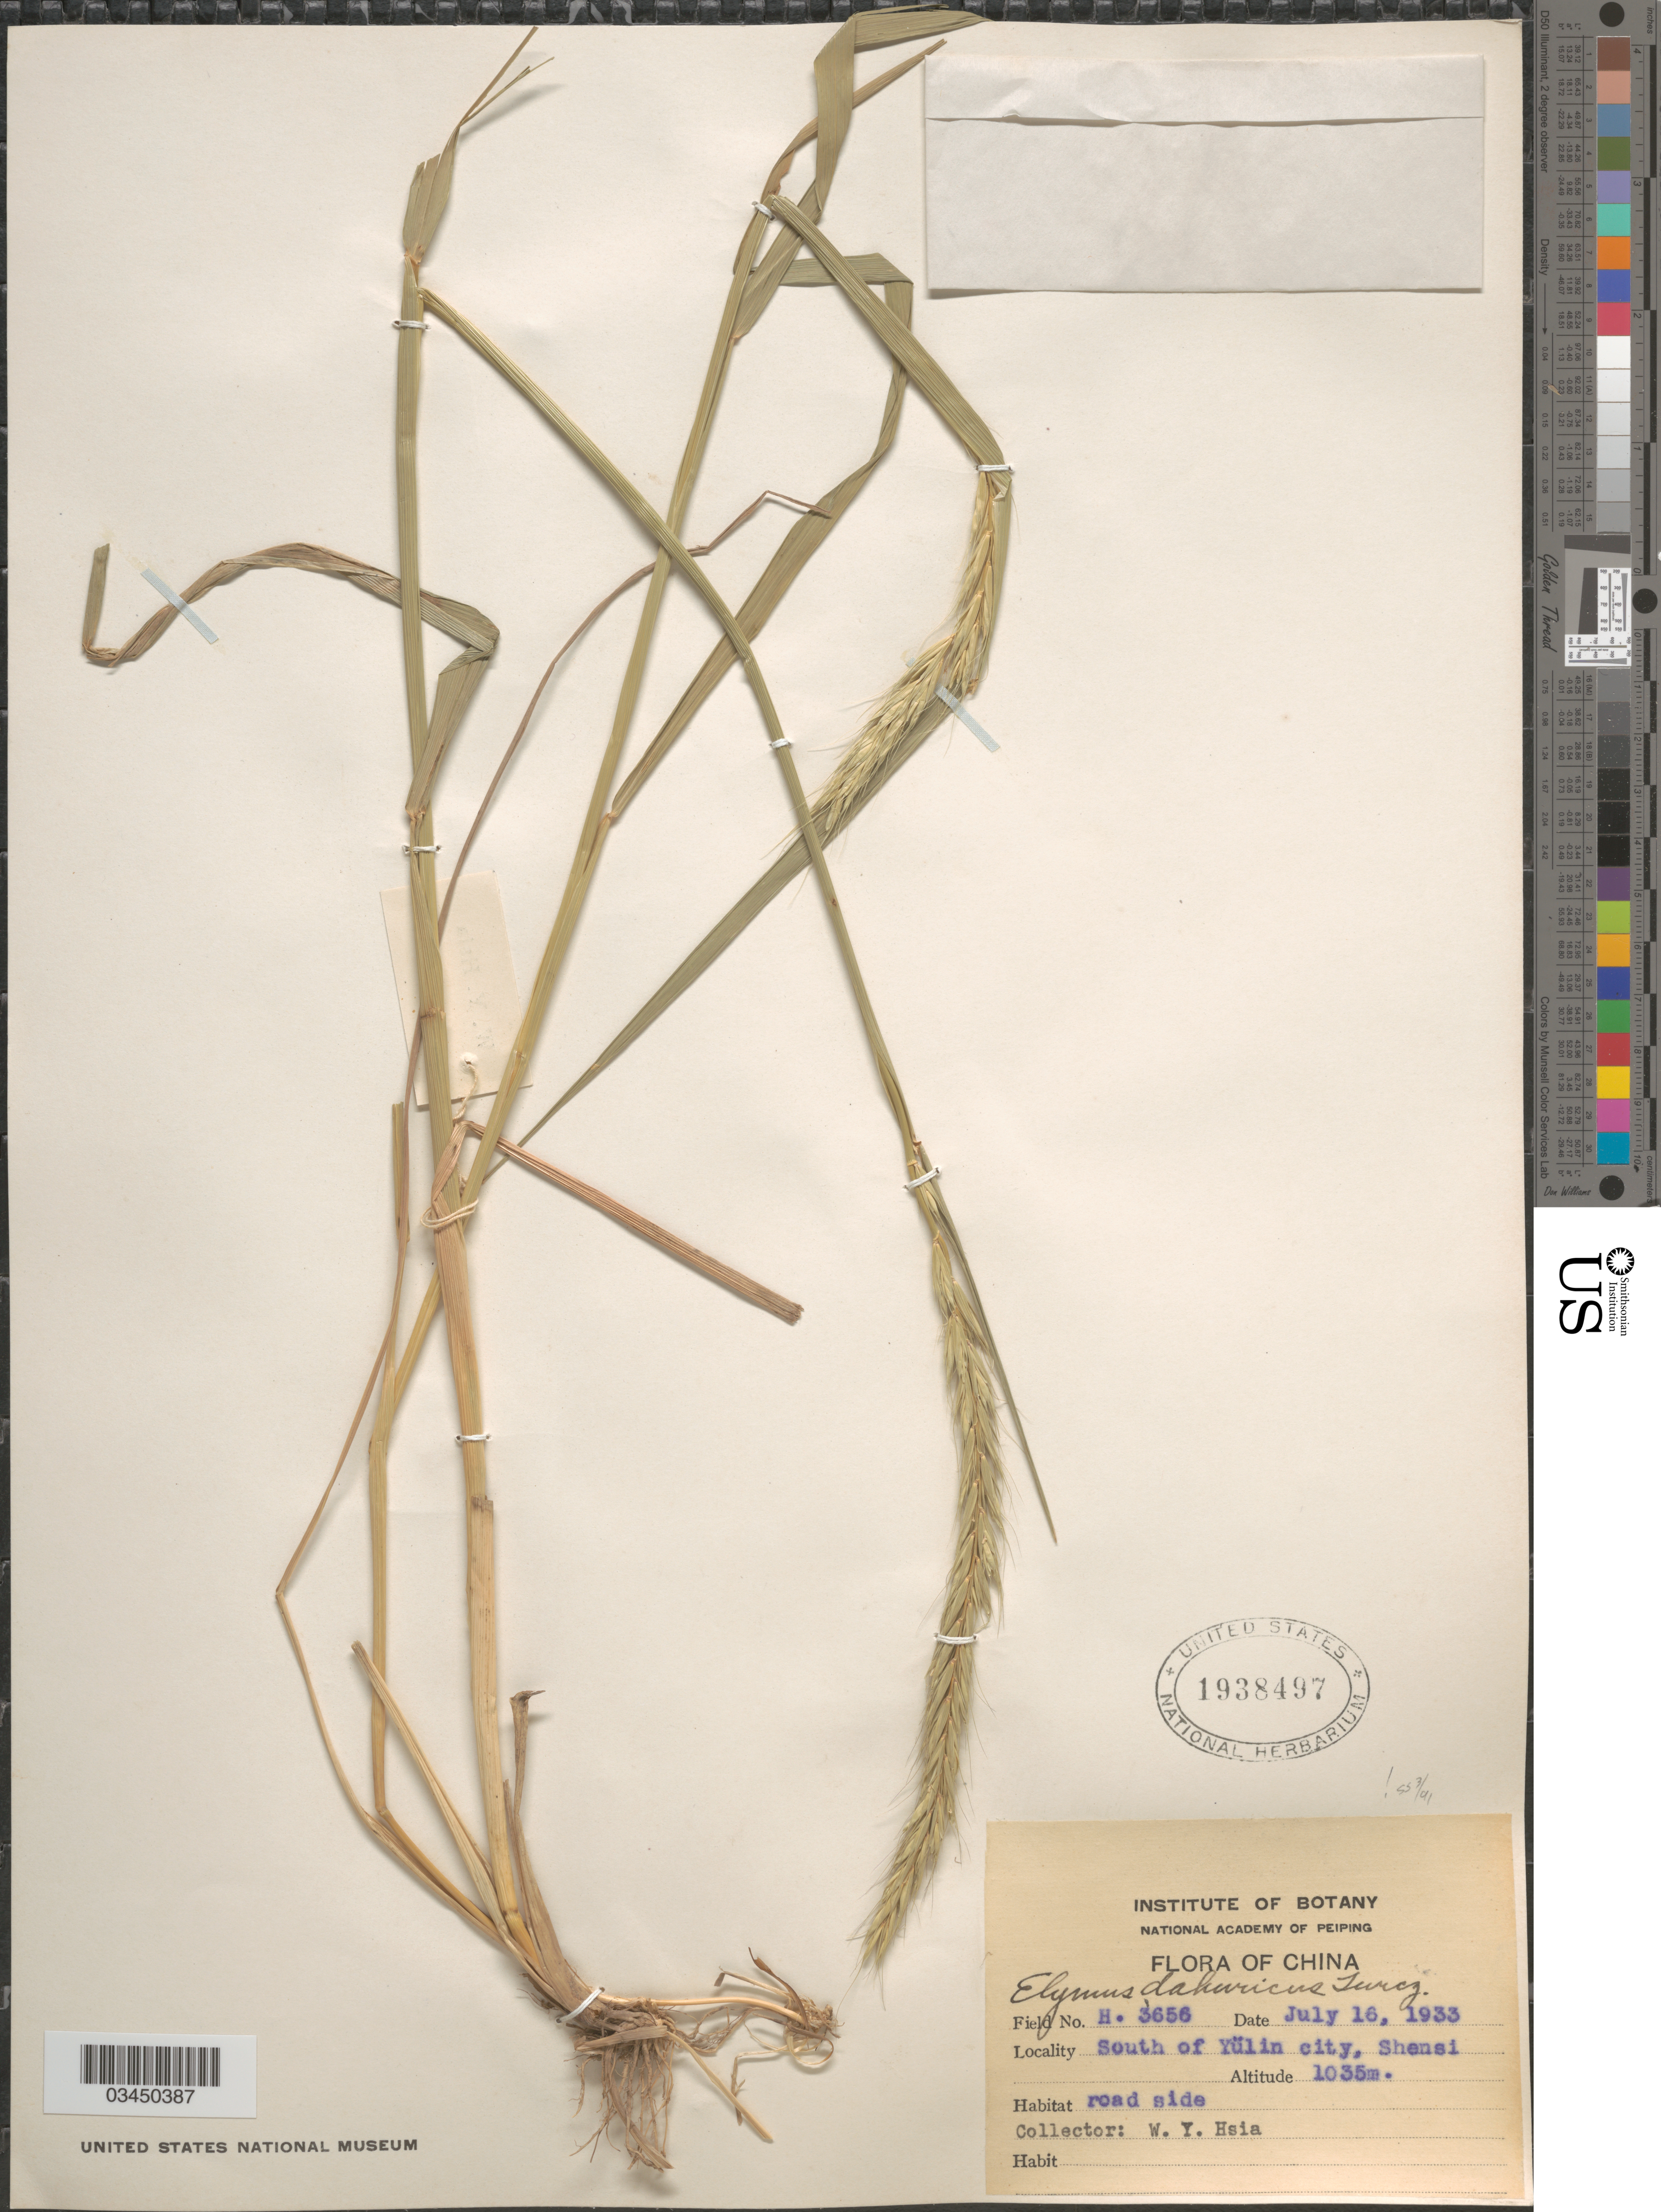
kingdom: Plantae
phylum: Tracheophyta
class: Liliopsida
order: Poales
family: Poaceae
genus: Elymus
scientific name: Elymus dahuricus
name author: Turcz. ex Griseb.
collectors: W. Hsia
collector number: H.3656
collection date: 1933-07-16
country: China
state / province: Shaanxi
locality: South of Yülin city, Shensi.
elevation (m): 1035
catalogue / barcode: US 1938497